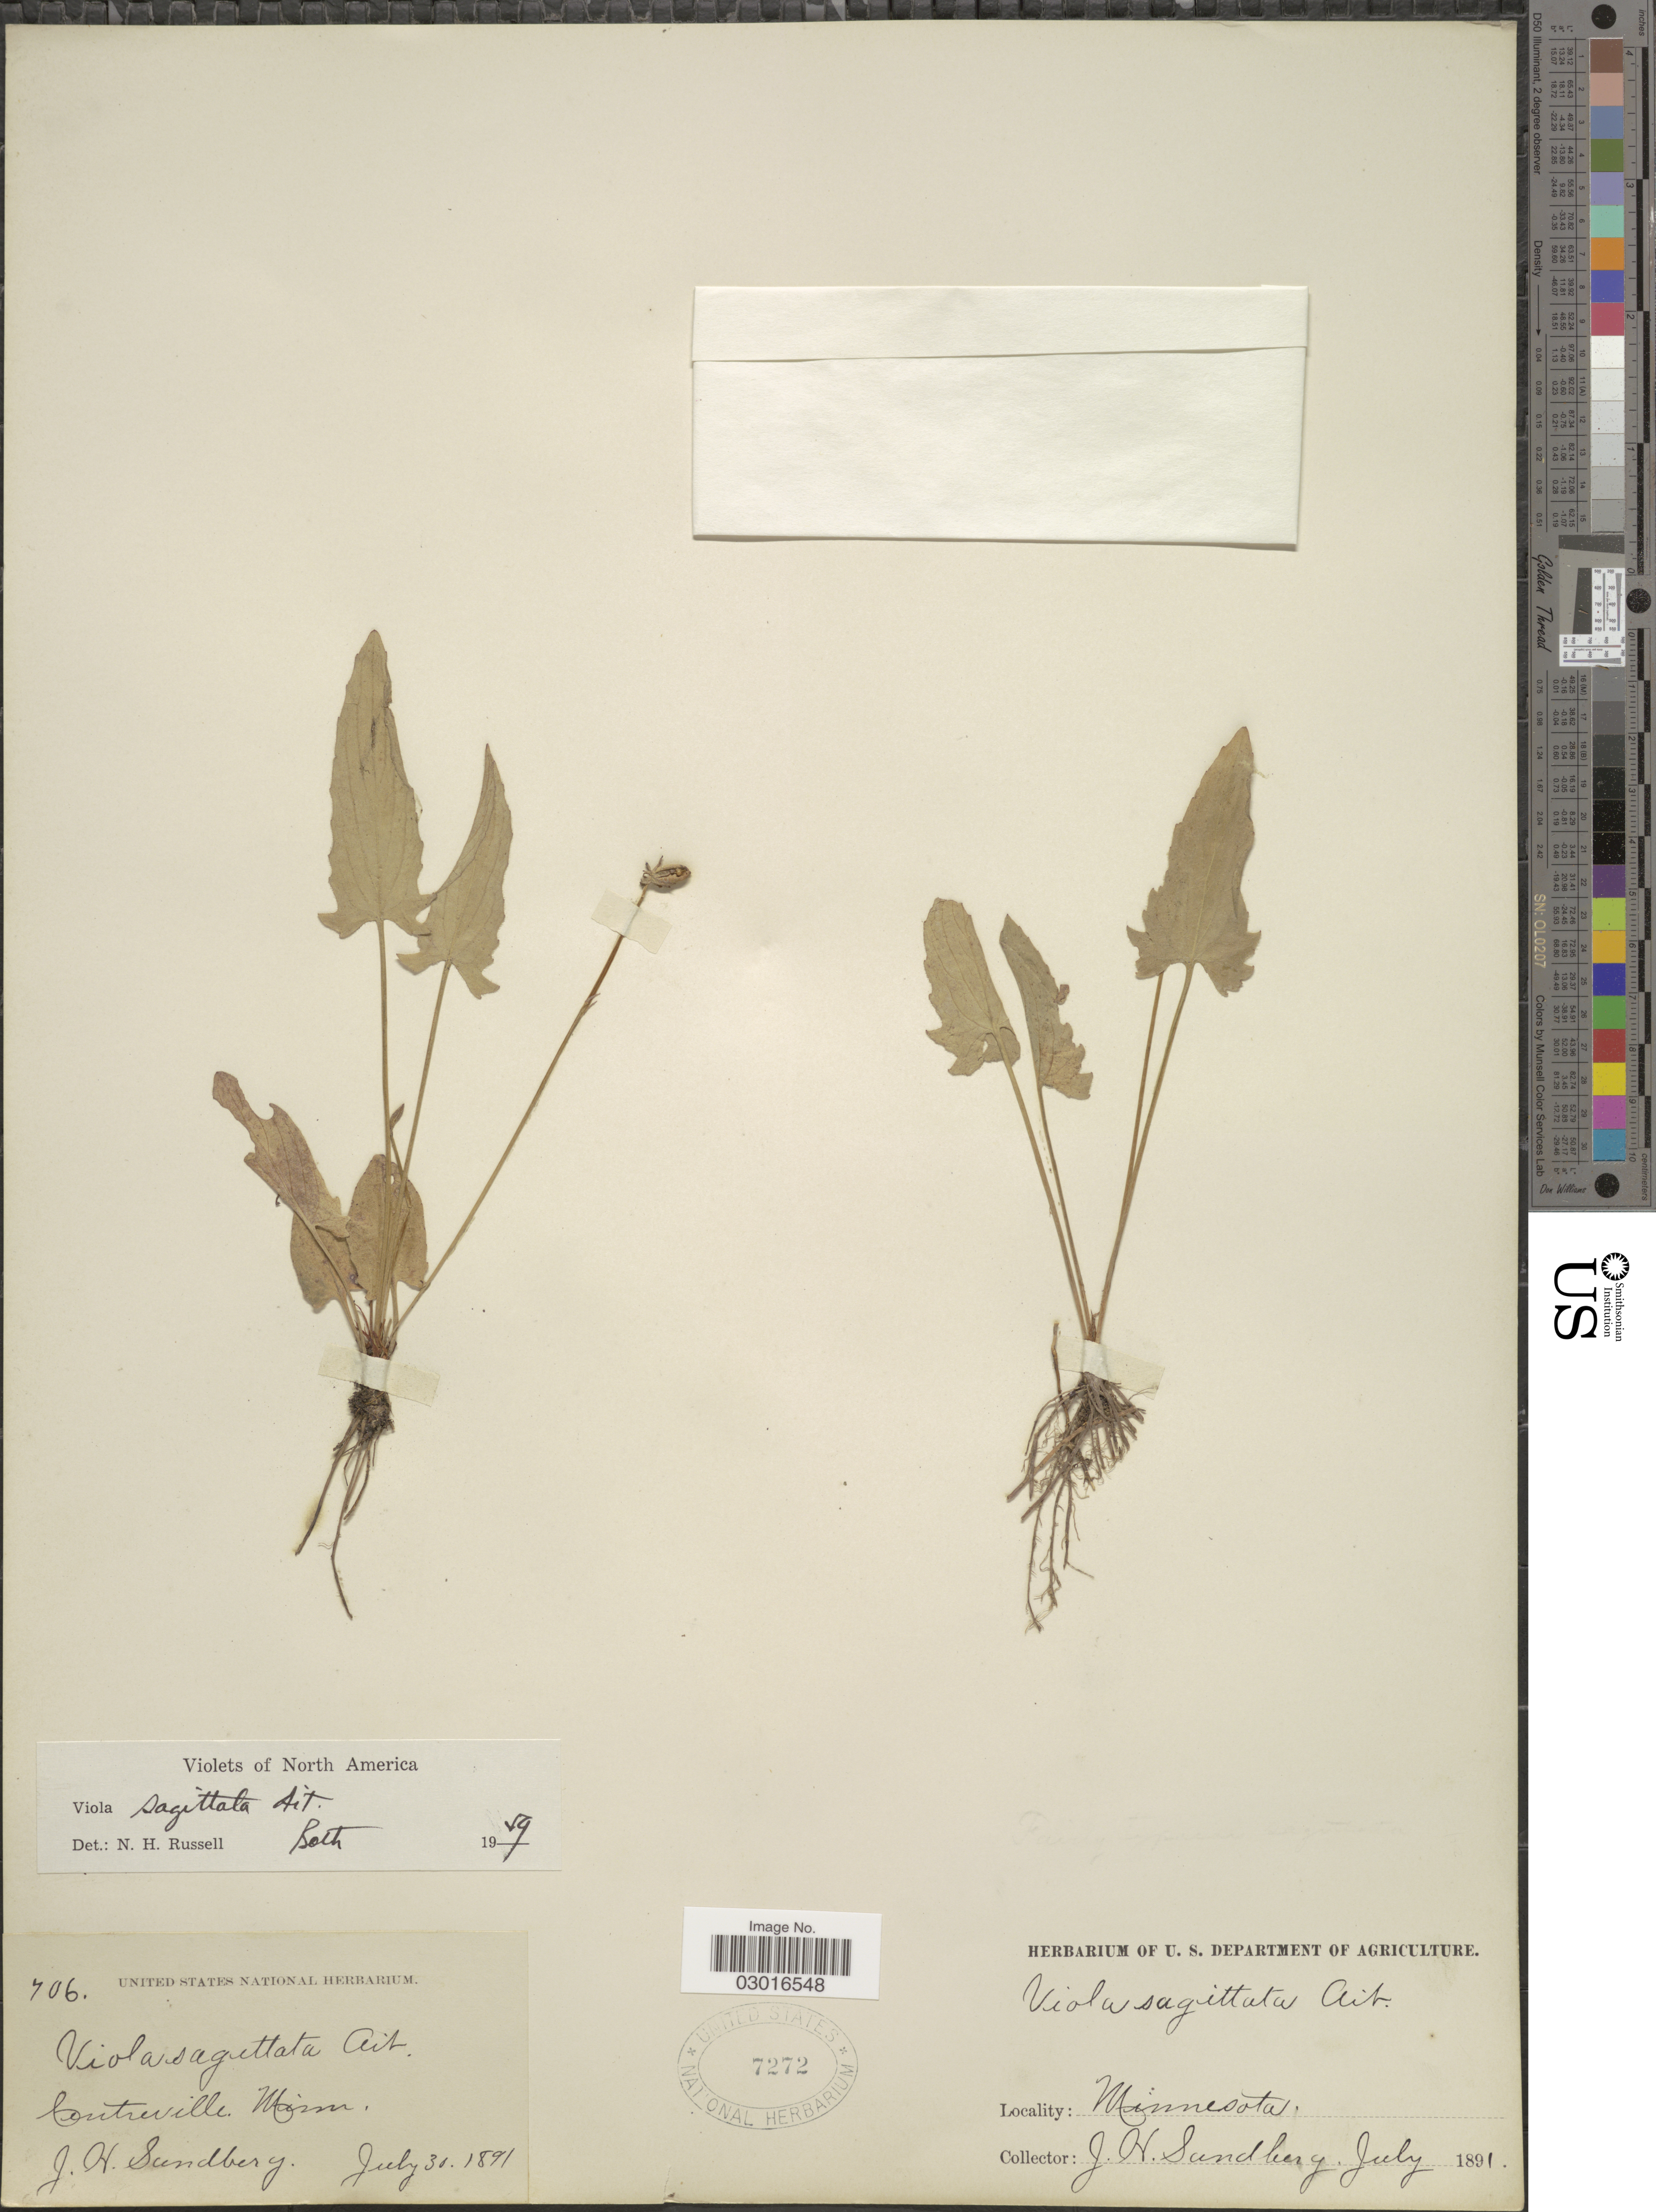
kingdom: Plantae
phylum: Tracheophyta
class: Magnoliopsida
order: Malpighiales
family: Violaceae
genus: Viola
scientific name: Viola sagittata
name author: Aiton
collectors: J. H. Sandberg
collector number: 706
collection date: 1891-07-30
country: United States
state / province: Minnesota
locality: Centreville.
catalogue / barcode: US 7272